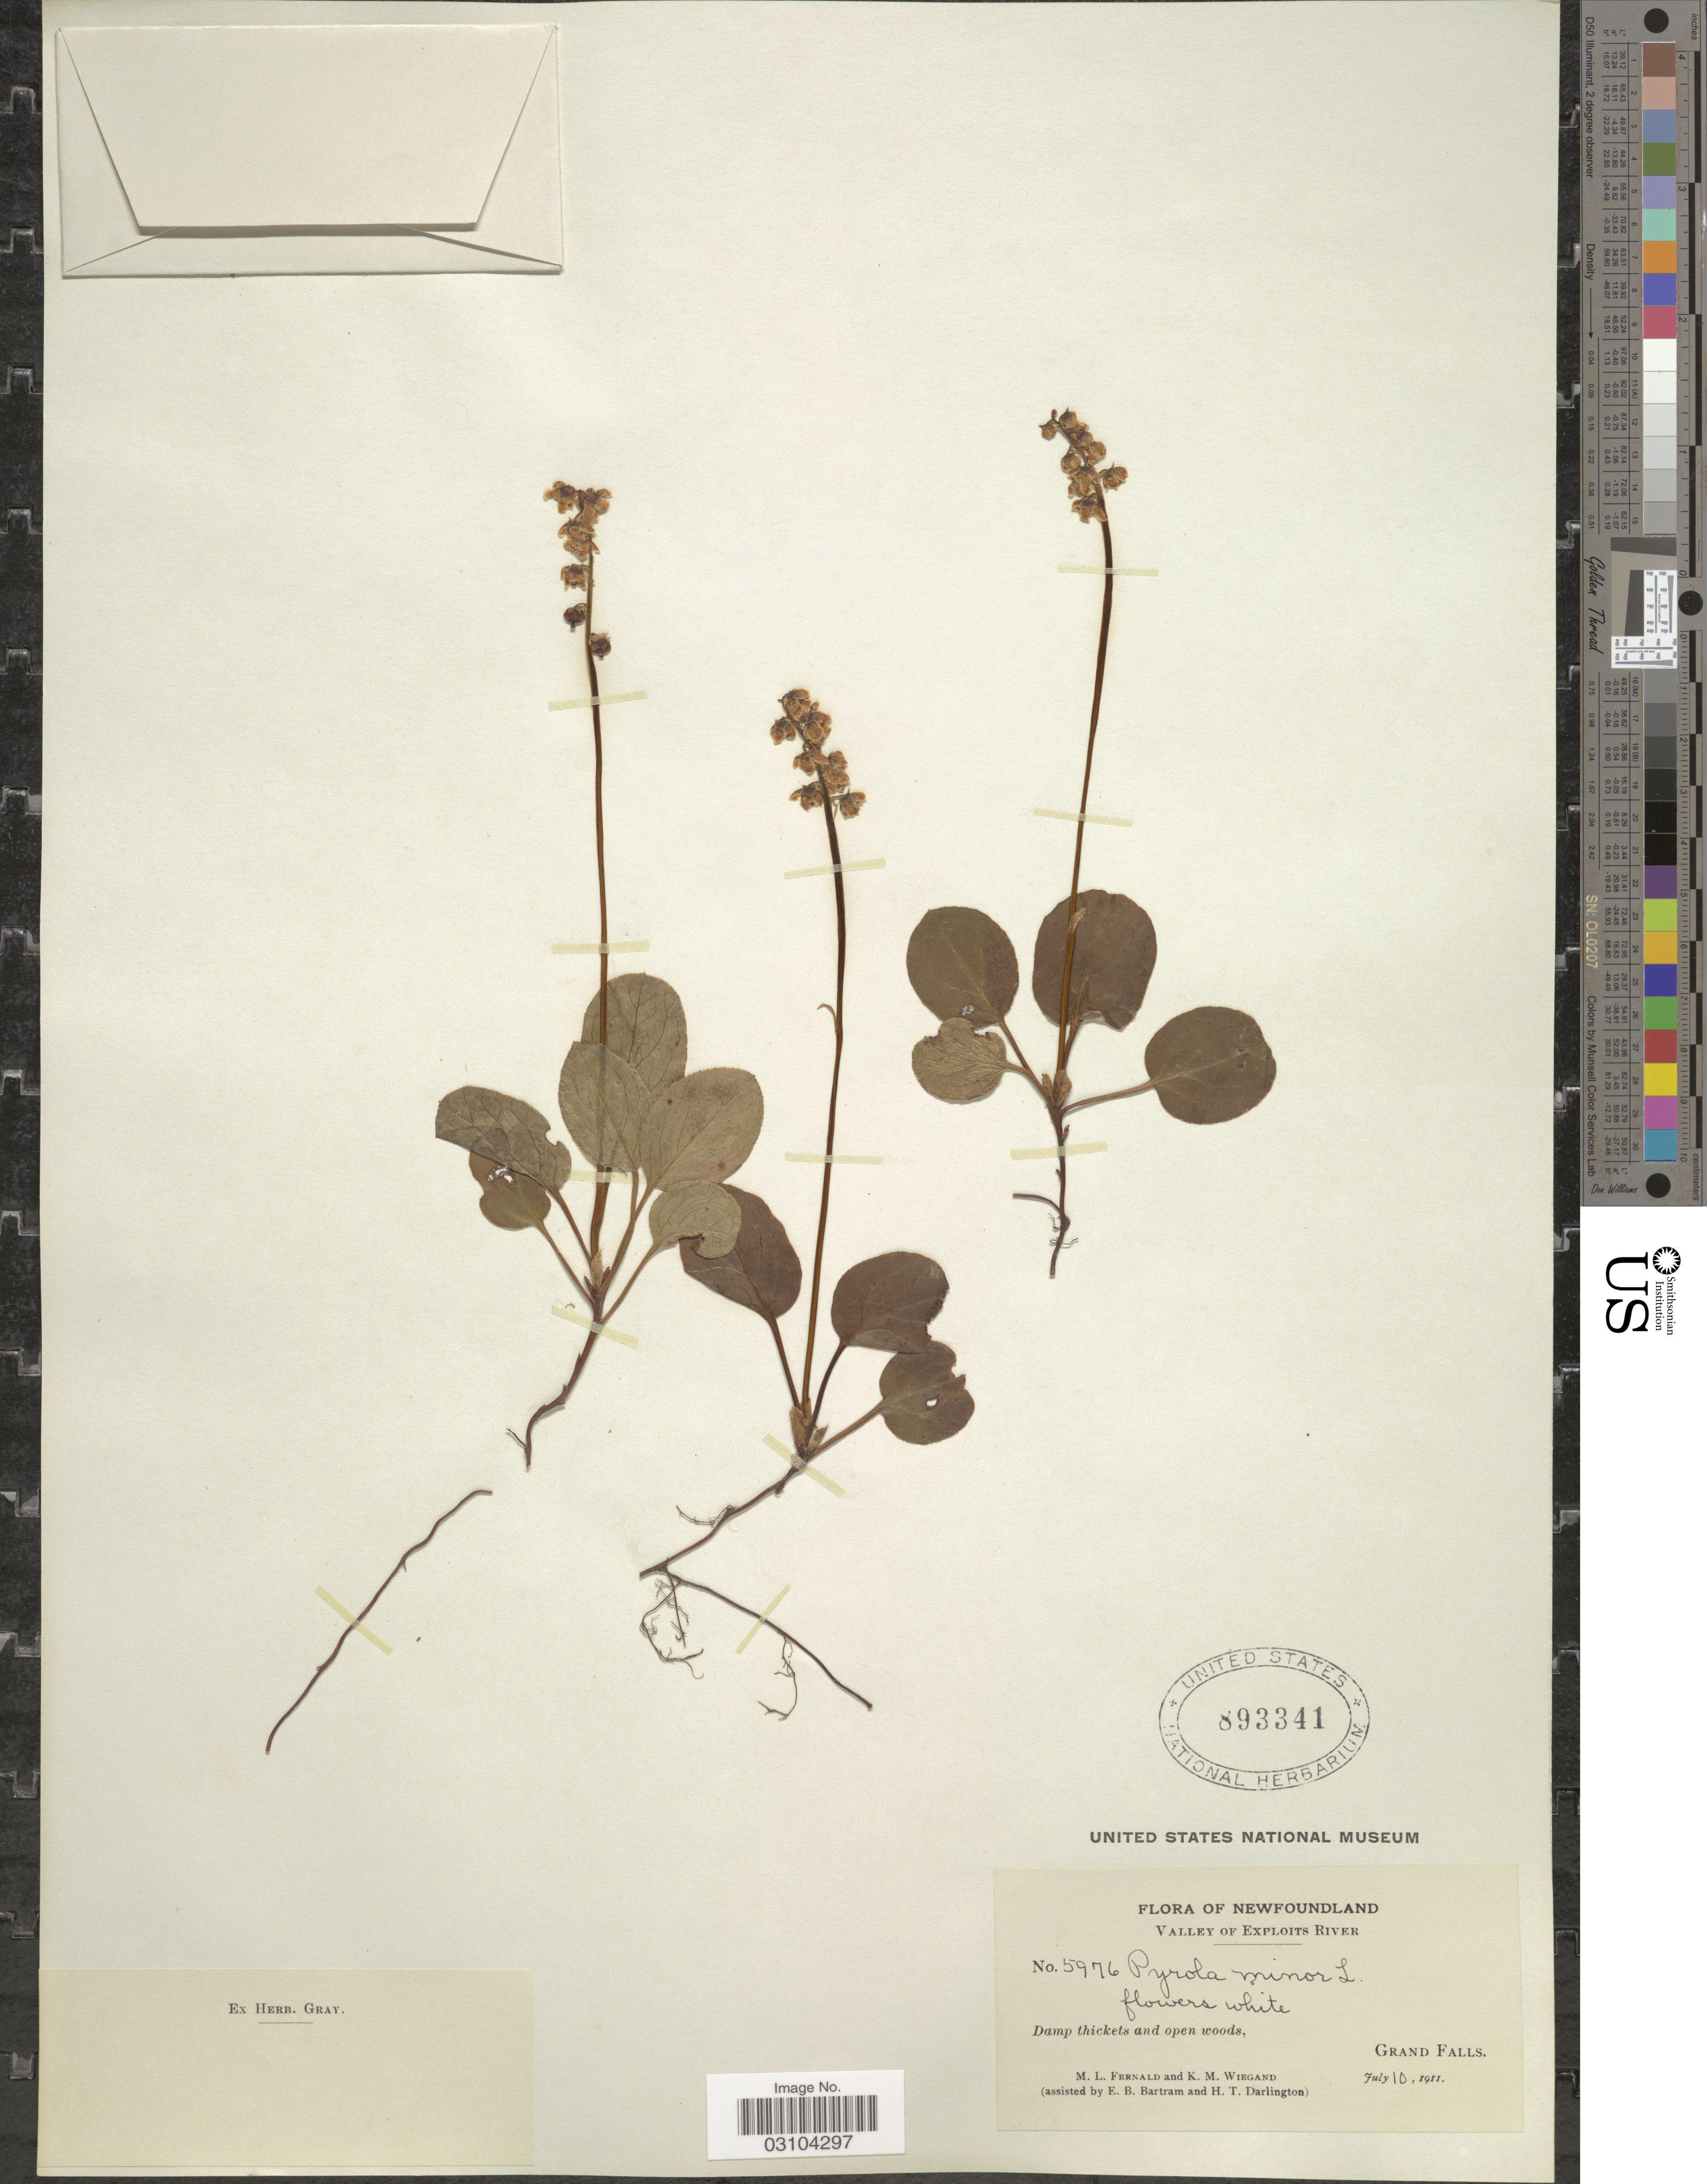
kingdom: Plantae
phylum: Tracheophyta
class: Magnoliopsida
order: Ericales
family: Ericaceae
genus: Pyrola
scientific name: Pyrola minor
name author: L.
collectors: M. L. Fernald, K. M. Wiegand, E. B. Bartram & H. Darlington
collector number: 5976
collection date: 1911-07-10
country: Canada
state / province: Newfoundland and Labrador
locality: Valley of Exploits River, Damp thickets and open woods, Grand Falls.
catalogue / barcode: US 893341